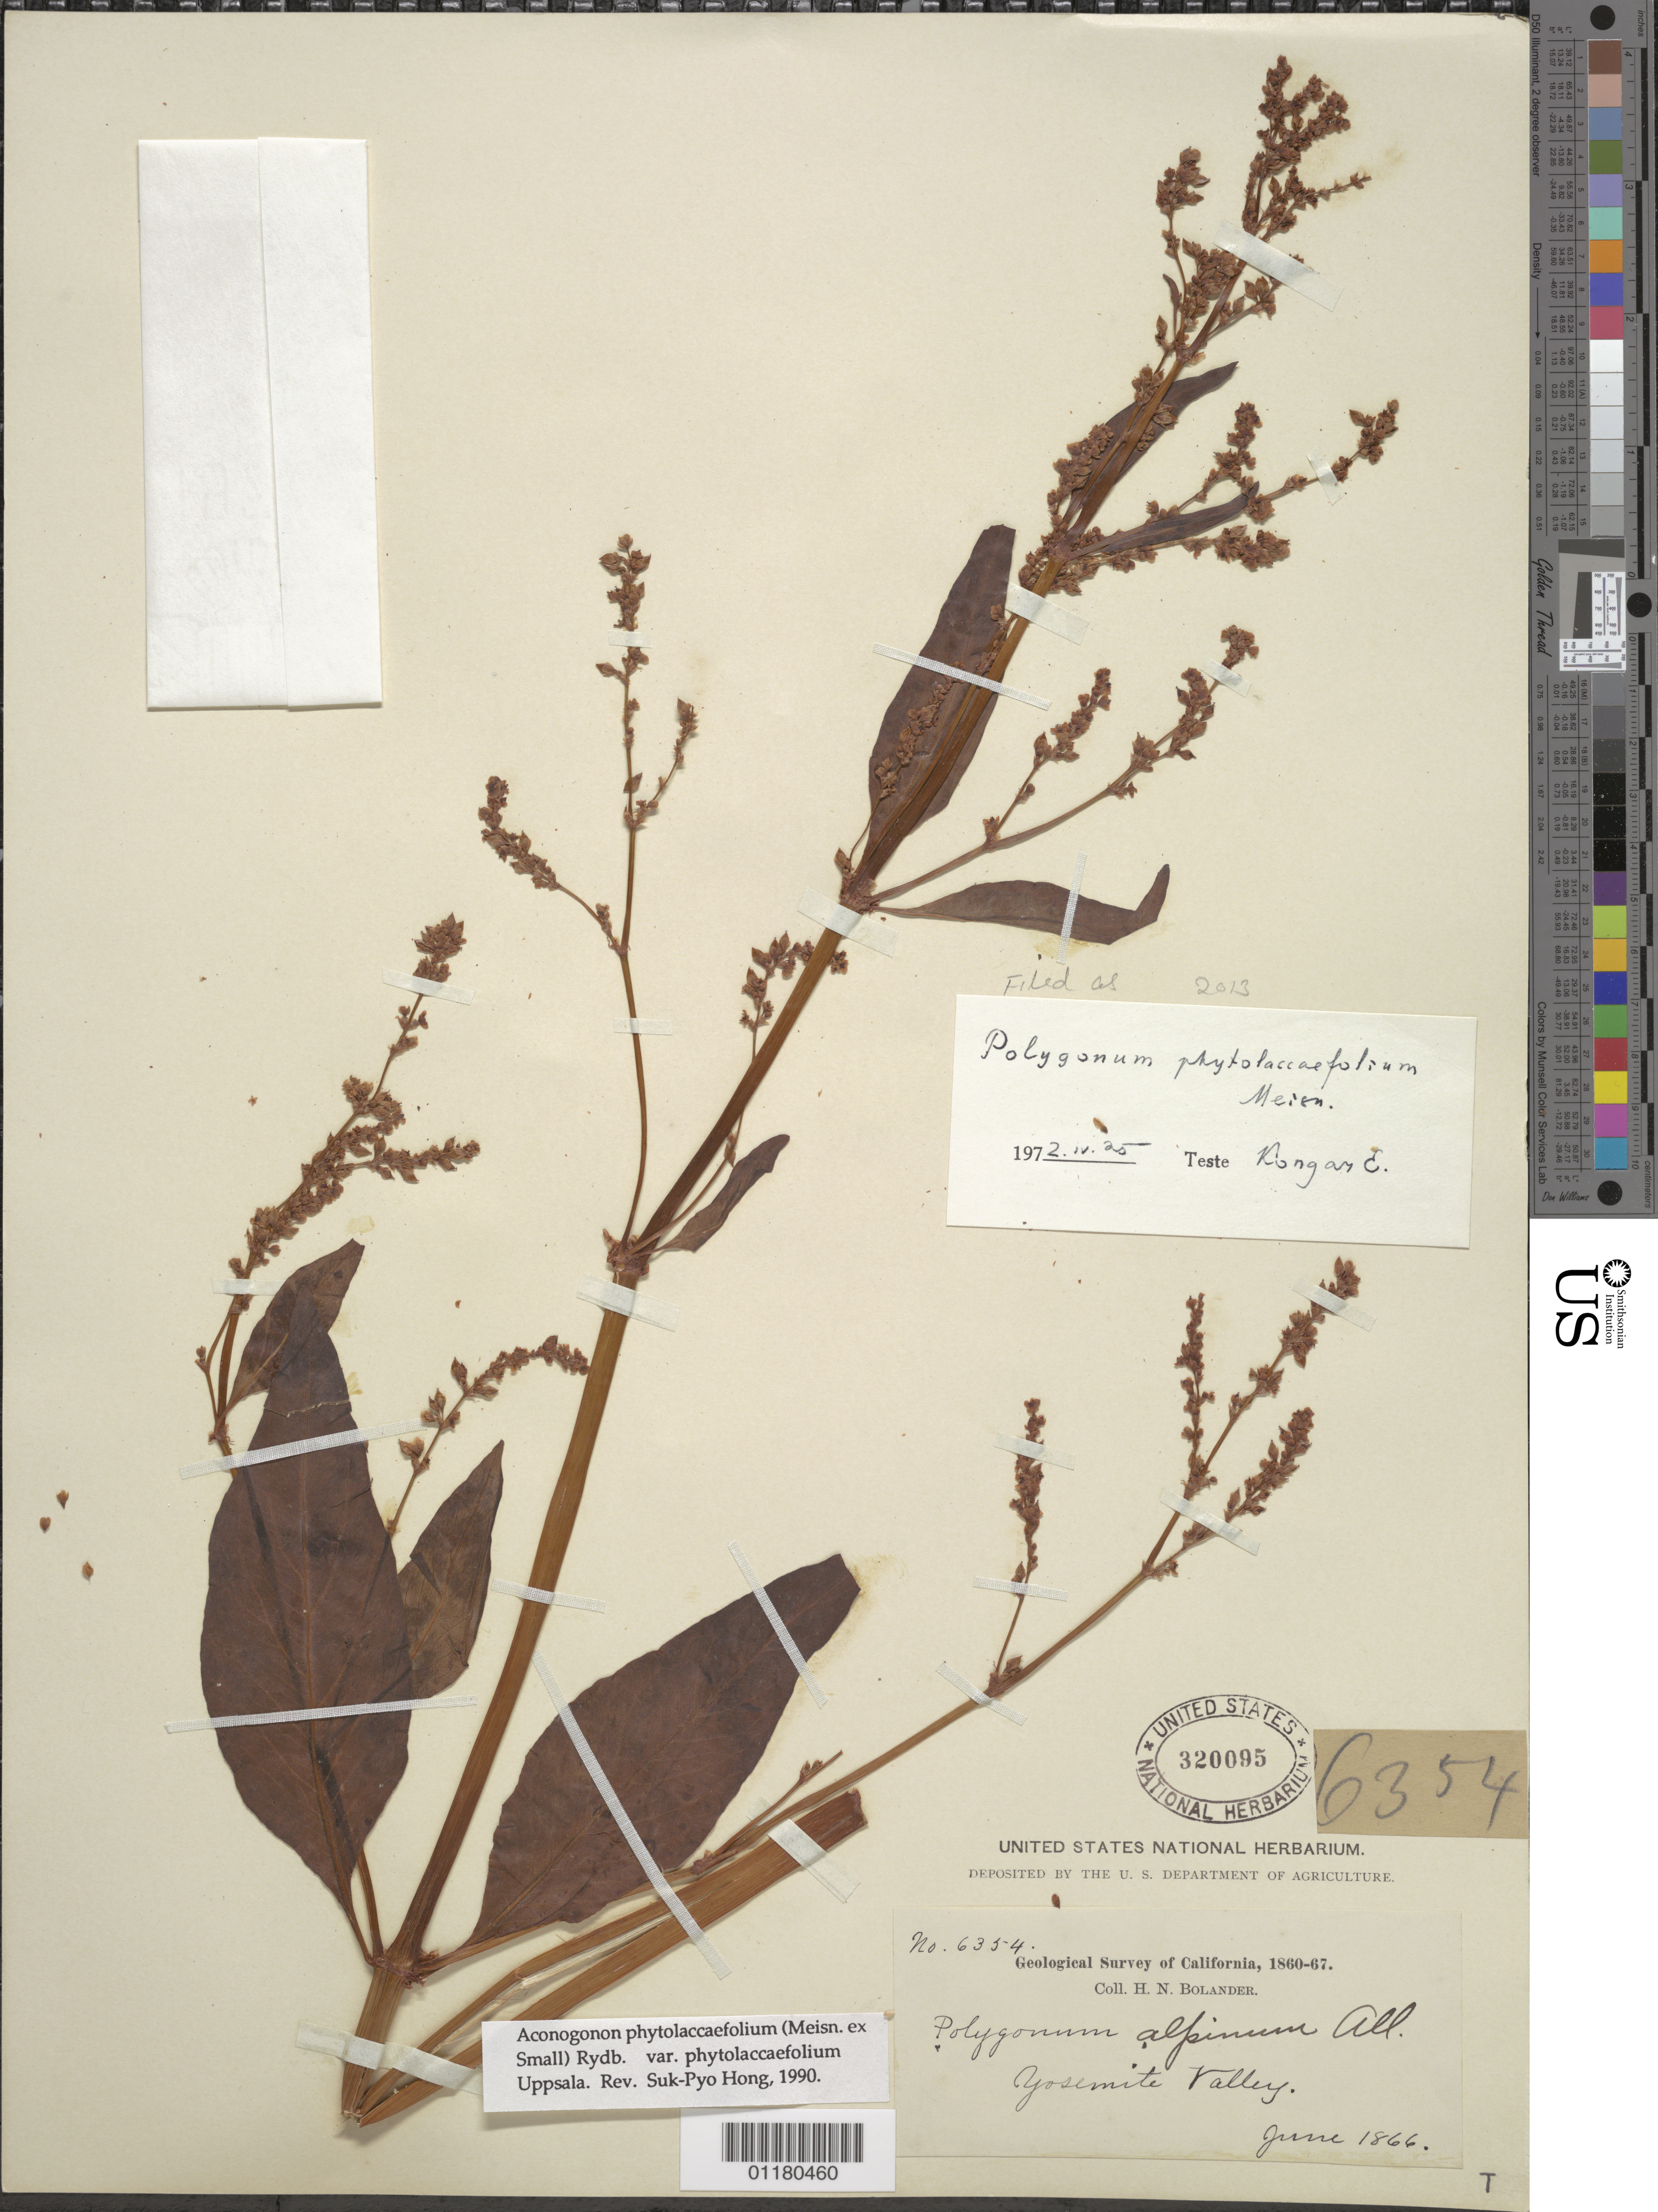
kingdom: Plantae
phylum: Tracheophyta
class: Magnoliopsida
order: Caryophyllales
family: Polygonaceae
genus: Koenigia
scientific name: Koenigia phytolaccifolia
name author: (Meisn. ex Small) T.M. Schust. & Reveal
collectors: H. Bolander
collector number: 6354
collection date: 1866-06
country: United States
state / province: California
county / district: Mariposa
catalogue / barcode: US 320095